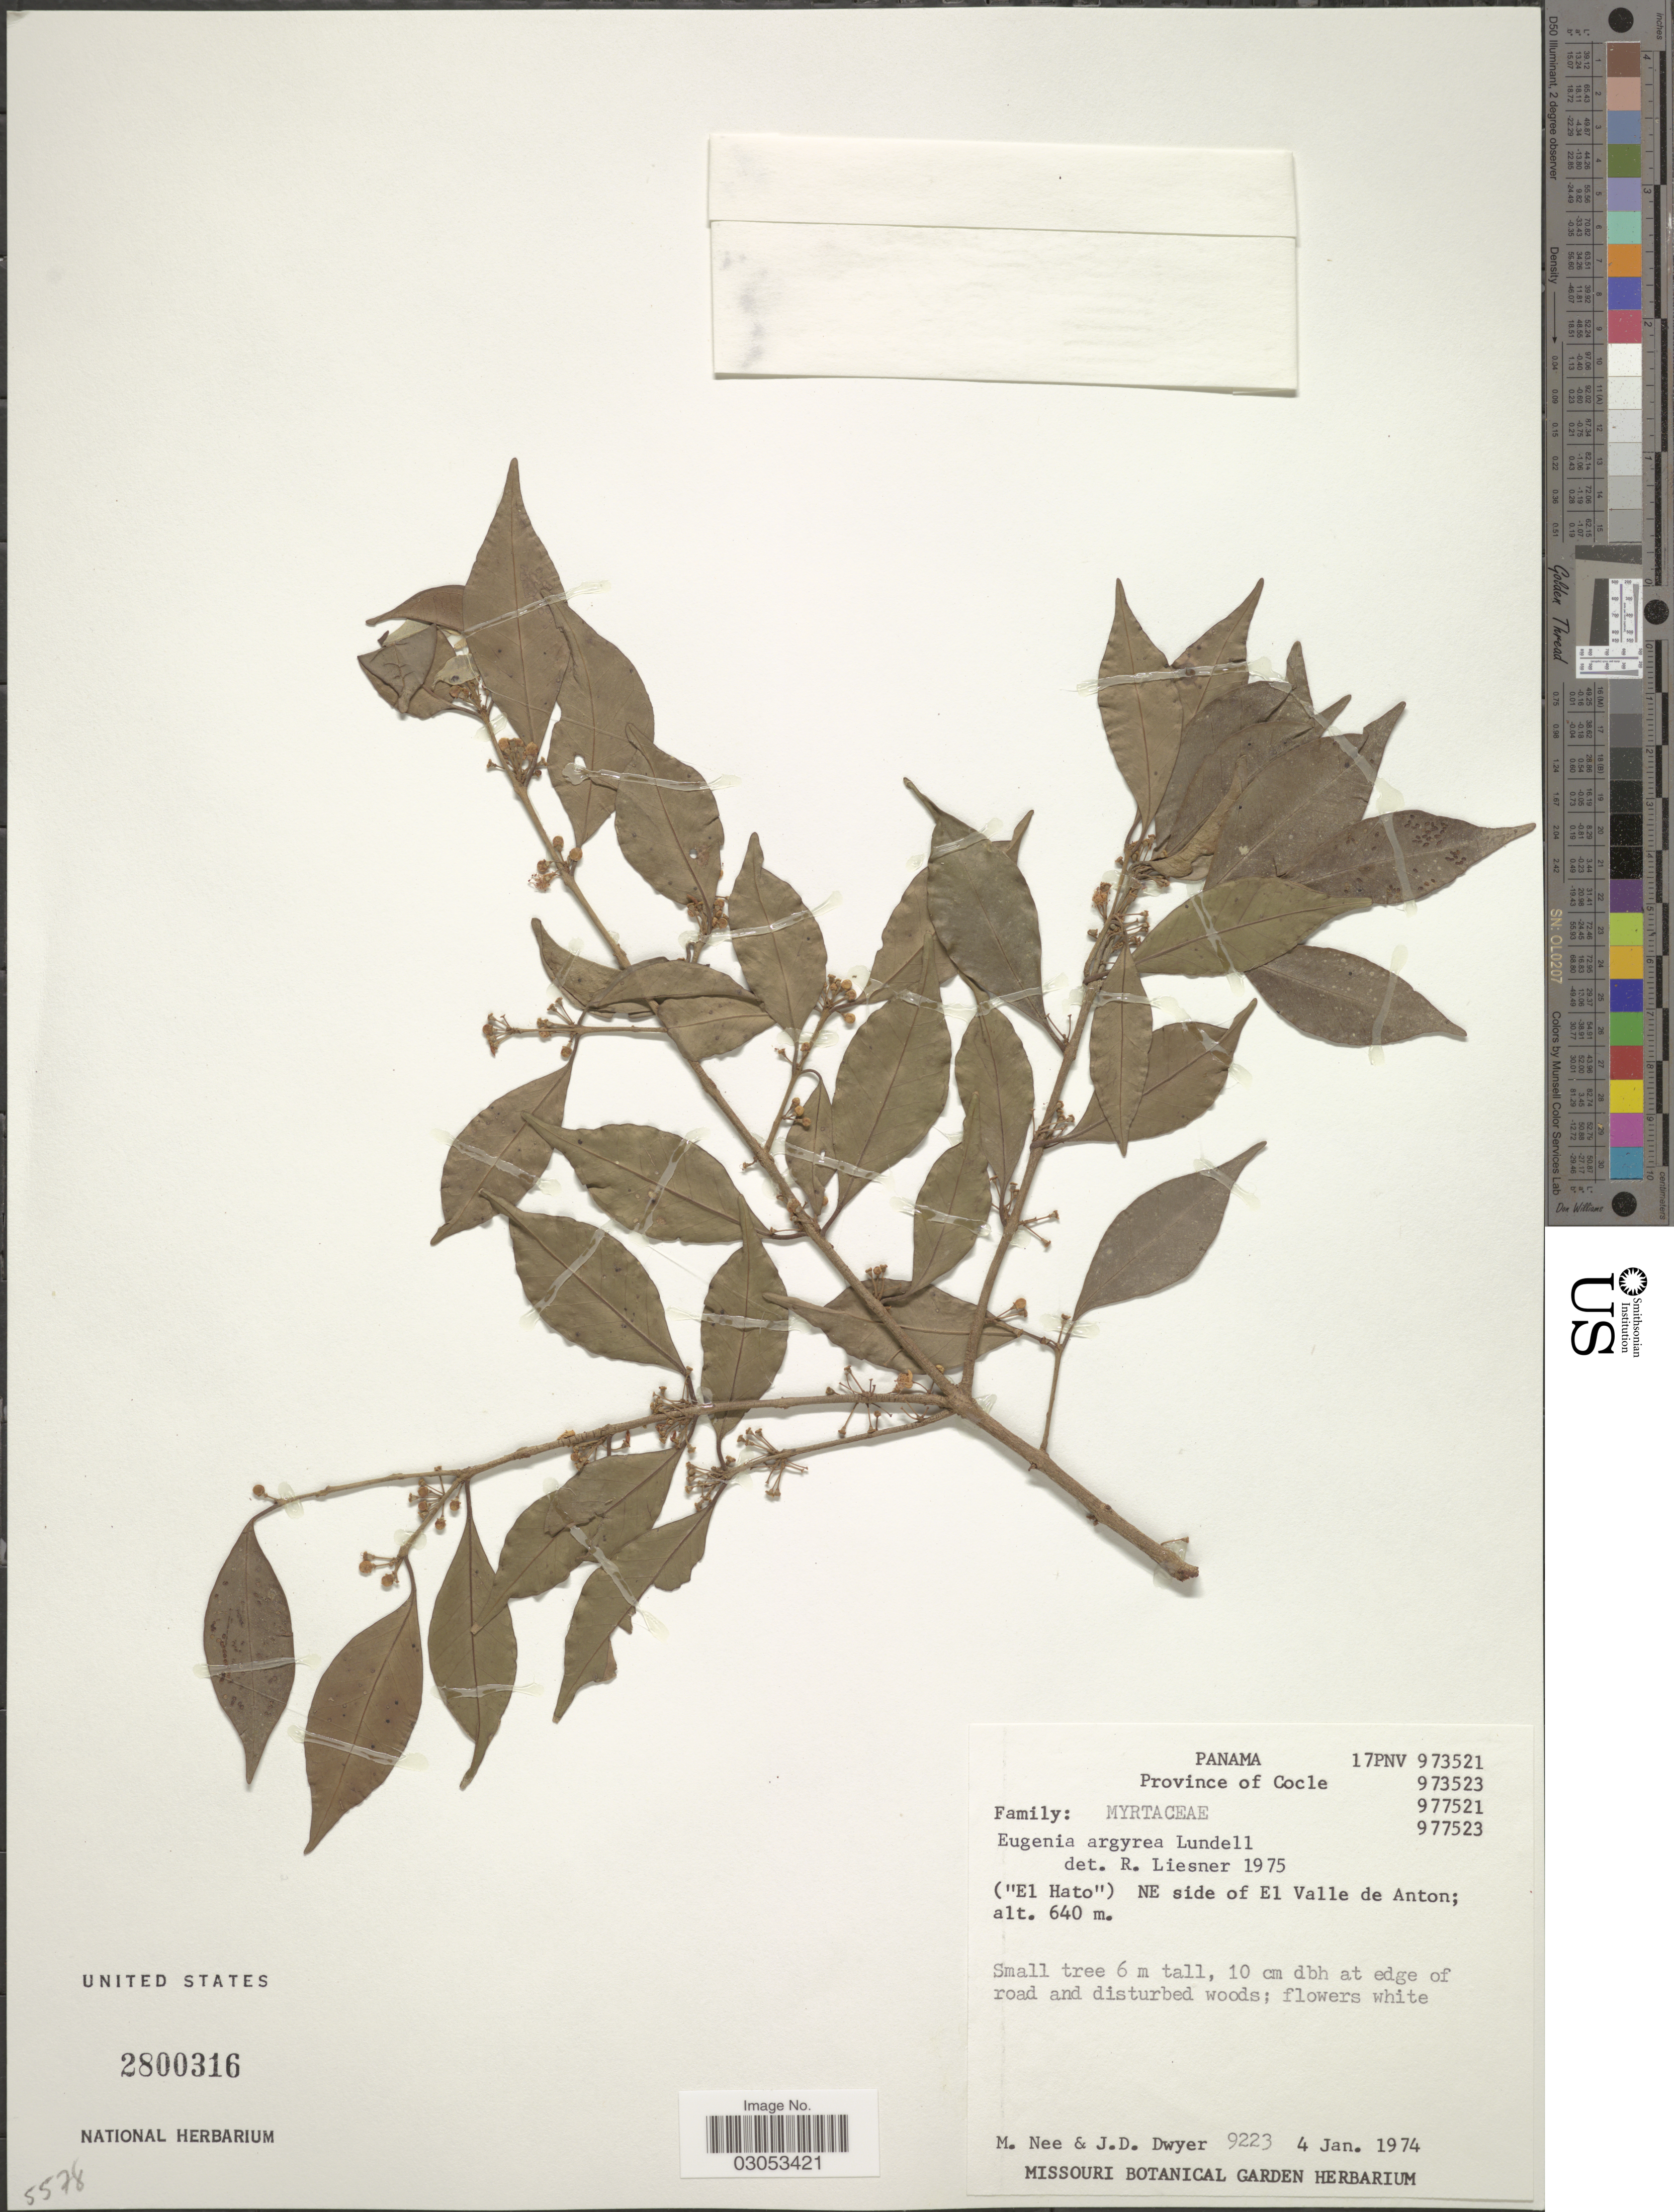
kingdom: Plantae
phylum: Tracheophyta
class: Magnoliopsida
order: Myrtales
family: Myrtaceae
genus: Eugenia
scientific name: Eugenia austin-smithii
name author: Standl.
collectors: M. Nee & J. D. Dwyer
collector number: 9223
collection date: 1974-01-04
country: Panama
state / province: Coclé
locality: Province of Cocle. ("El Hato") NE side of El Valle de Anton.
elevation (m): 640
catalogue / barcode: US 2800316